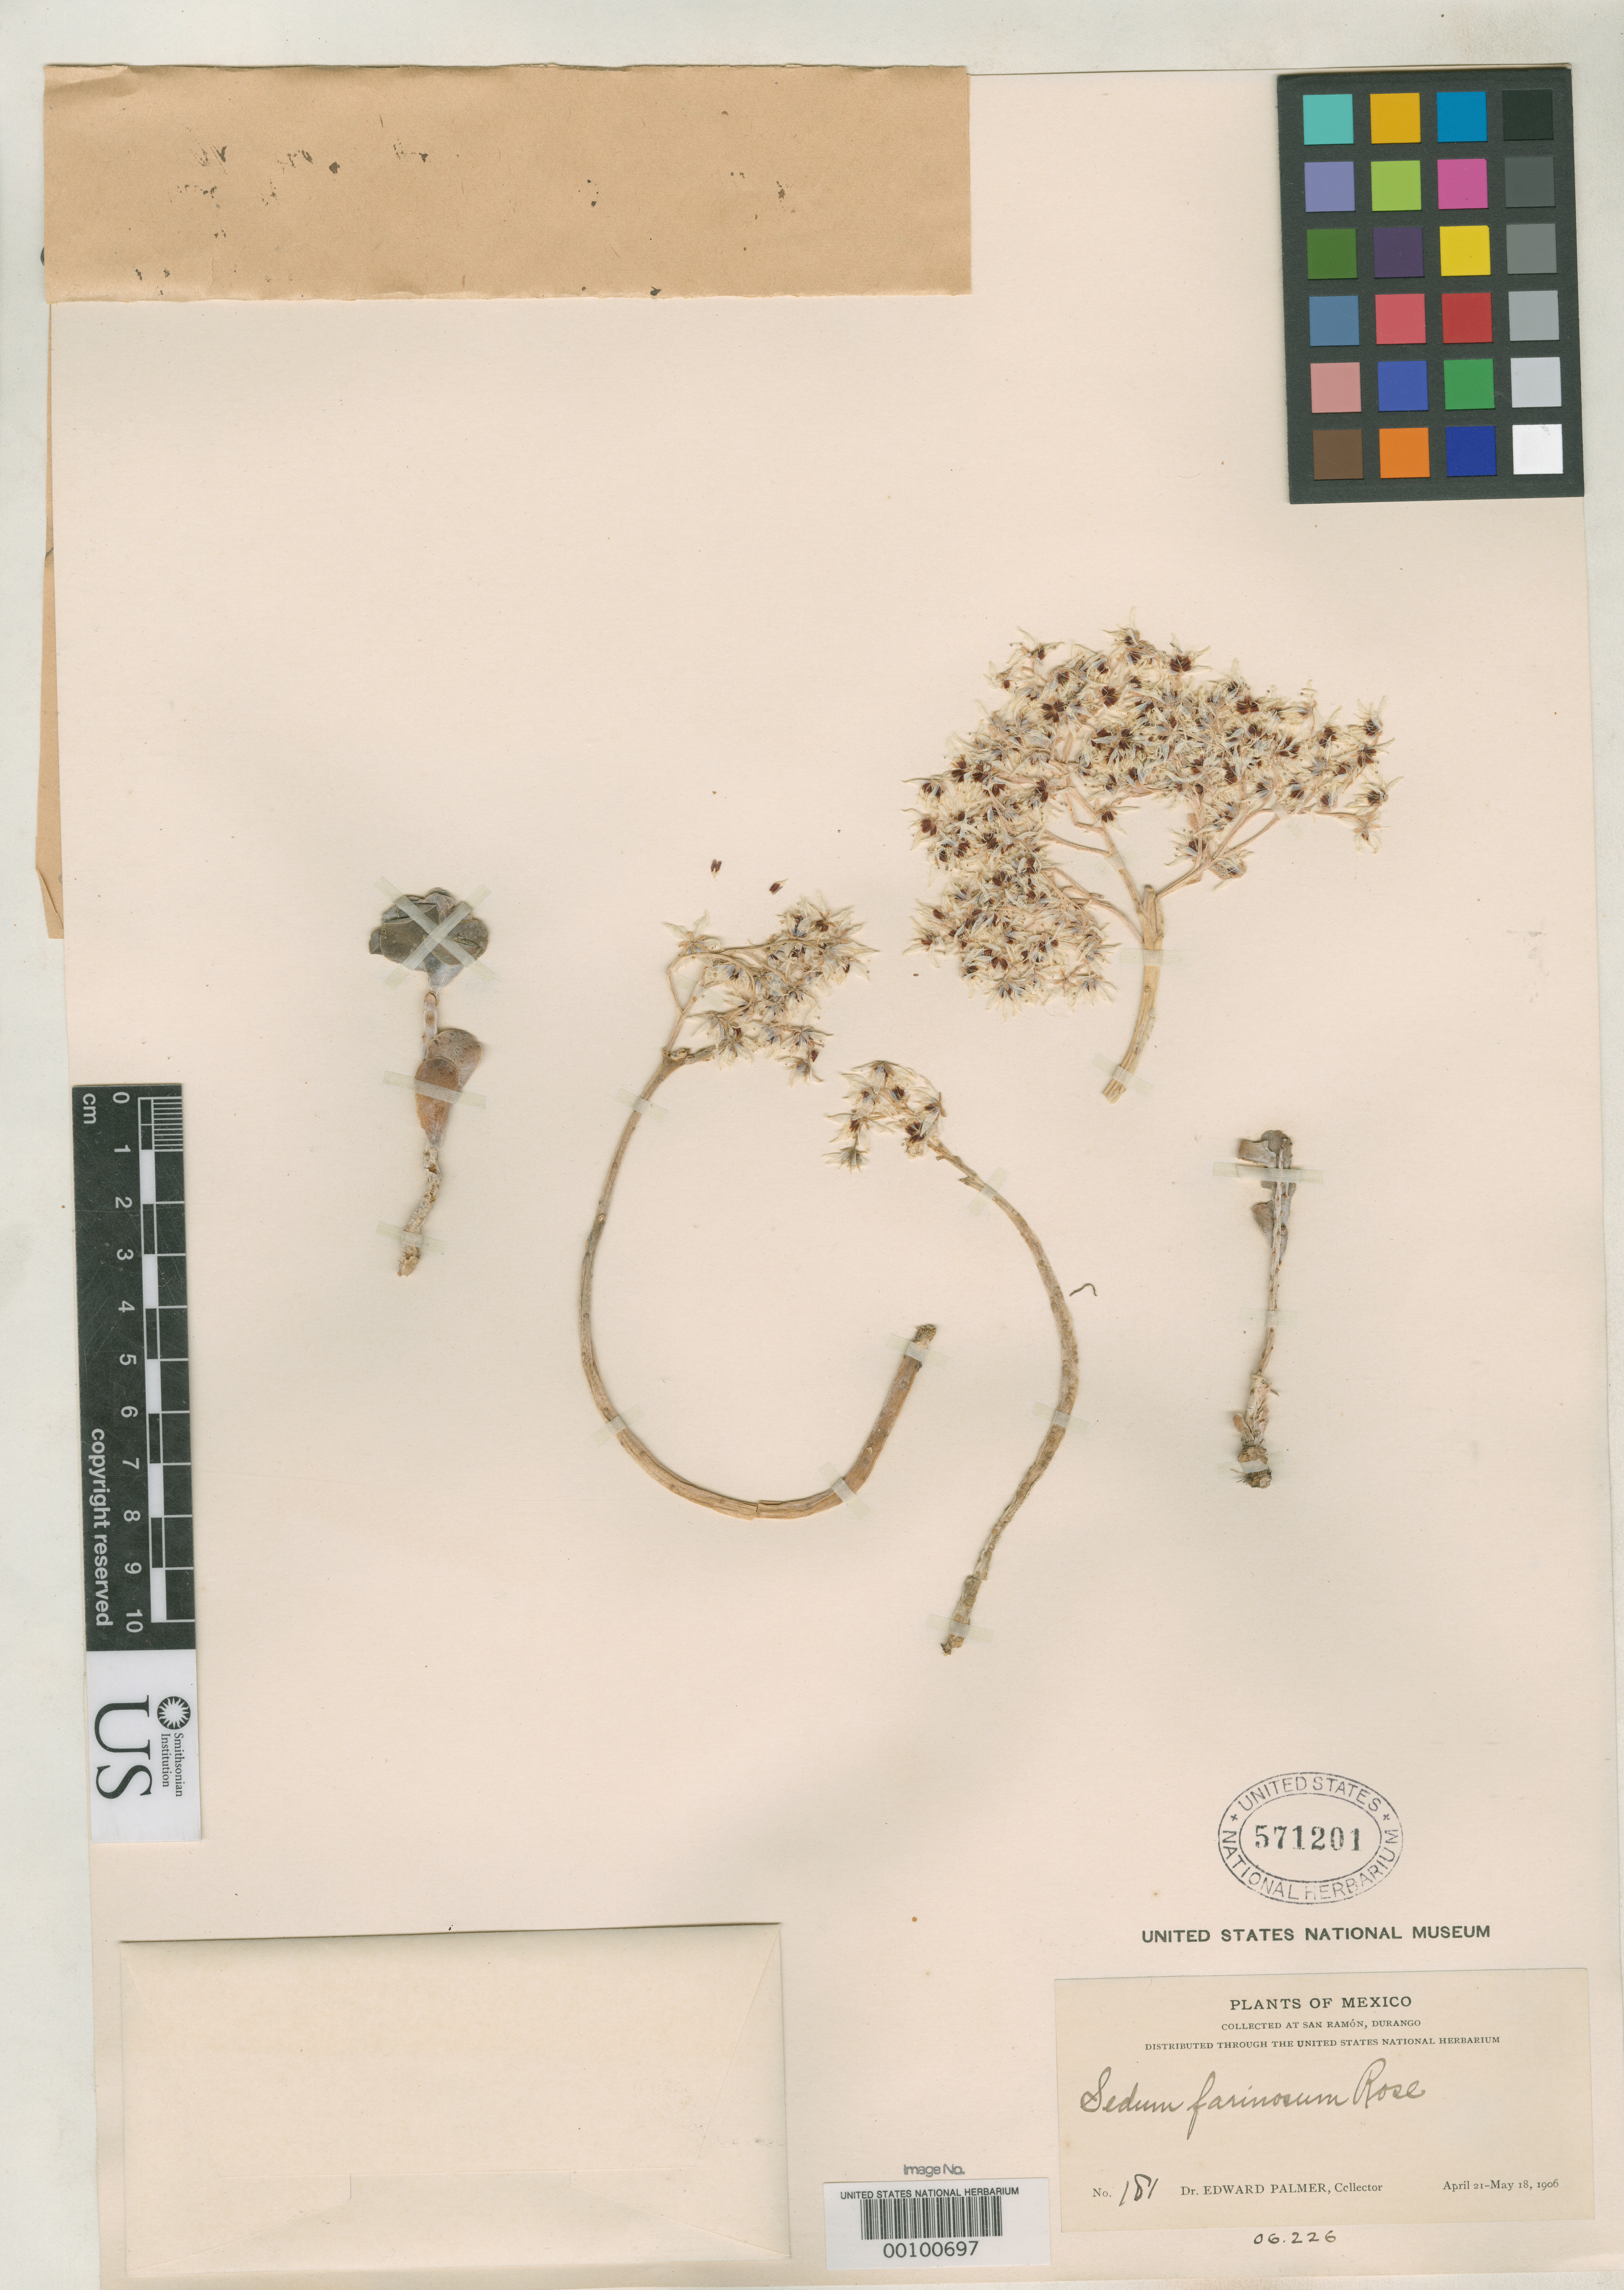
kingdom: Plantae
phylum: Tracheophyta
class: Magnoliopsida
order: Saxifragales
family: Crassulaceae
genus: Sedum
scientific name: Sedum farinosum Rose, nom. illeg.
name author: Rose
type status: Holotype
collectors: E. Palmer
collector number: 181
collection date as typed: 21 Apr 1906 to 18 May 1906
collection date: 1906-04-21/1906-05-18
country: Mexico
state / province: Durango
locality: San Ramón, Durango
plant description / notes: Holotype designated explicitly in protologue by USNH sheet number (571201).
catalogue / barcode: US 571201